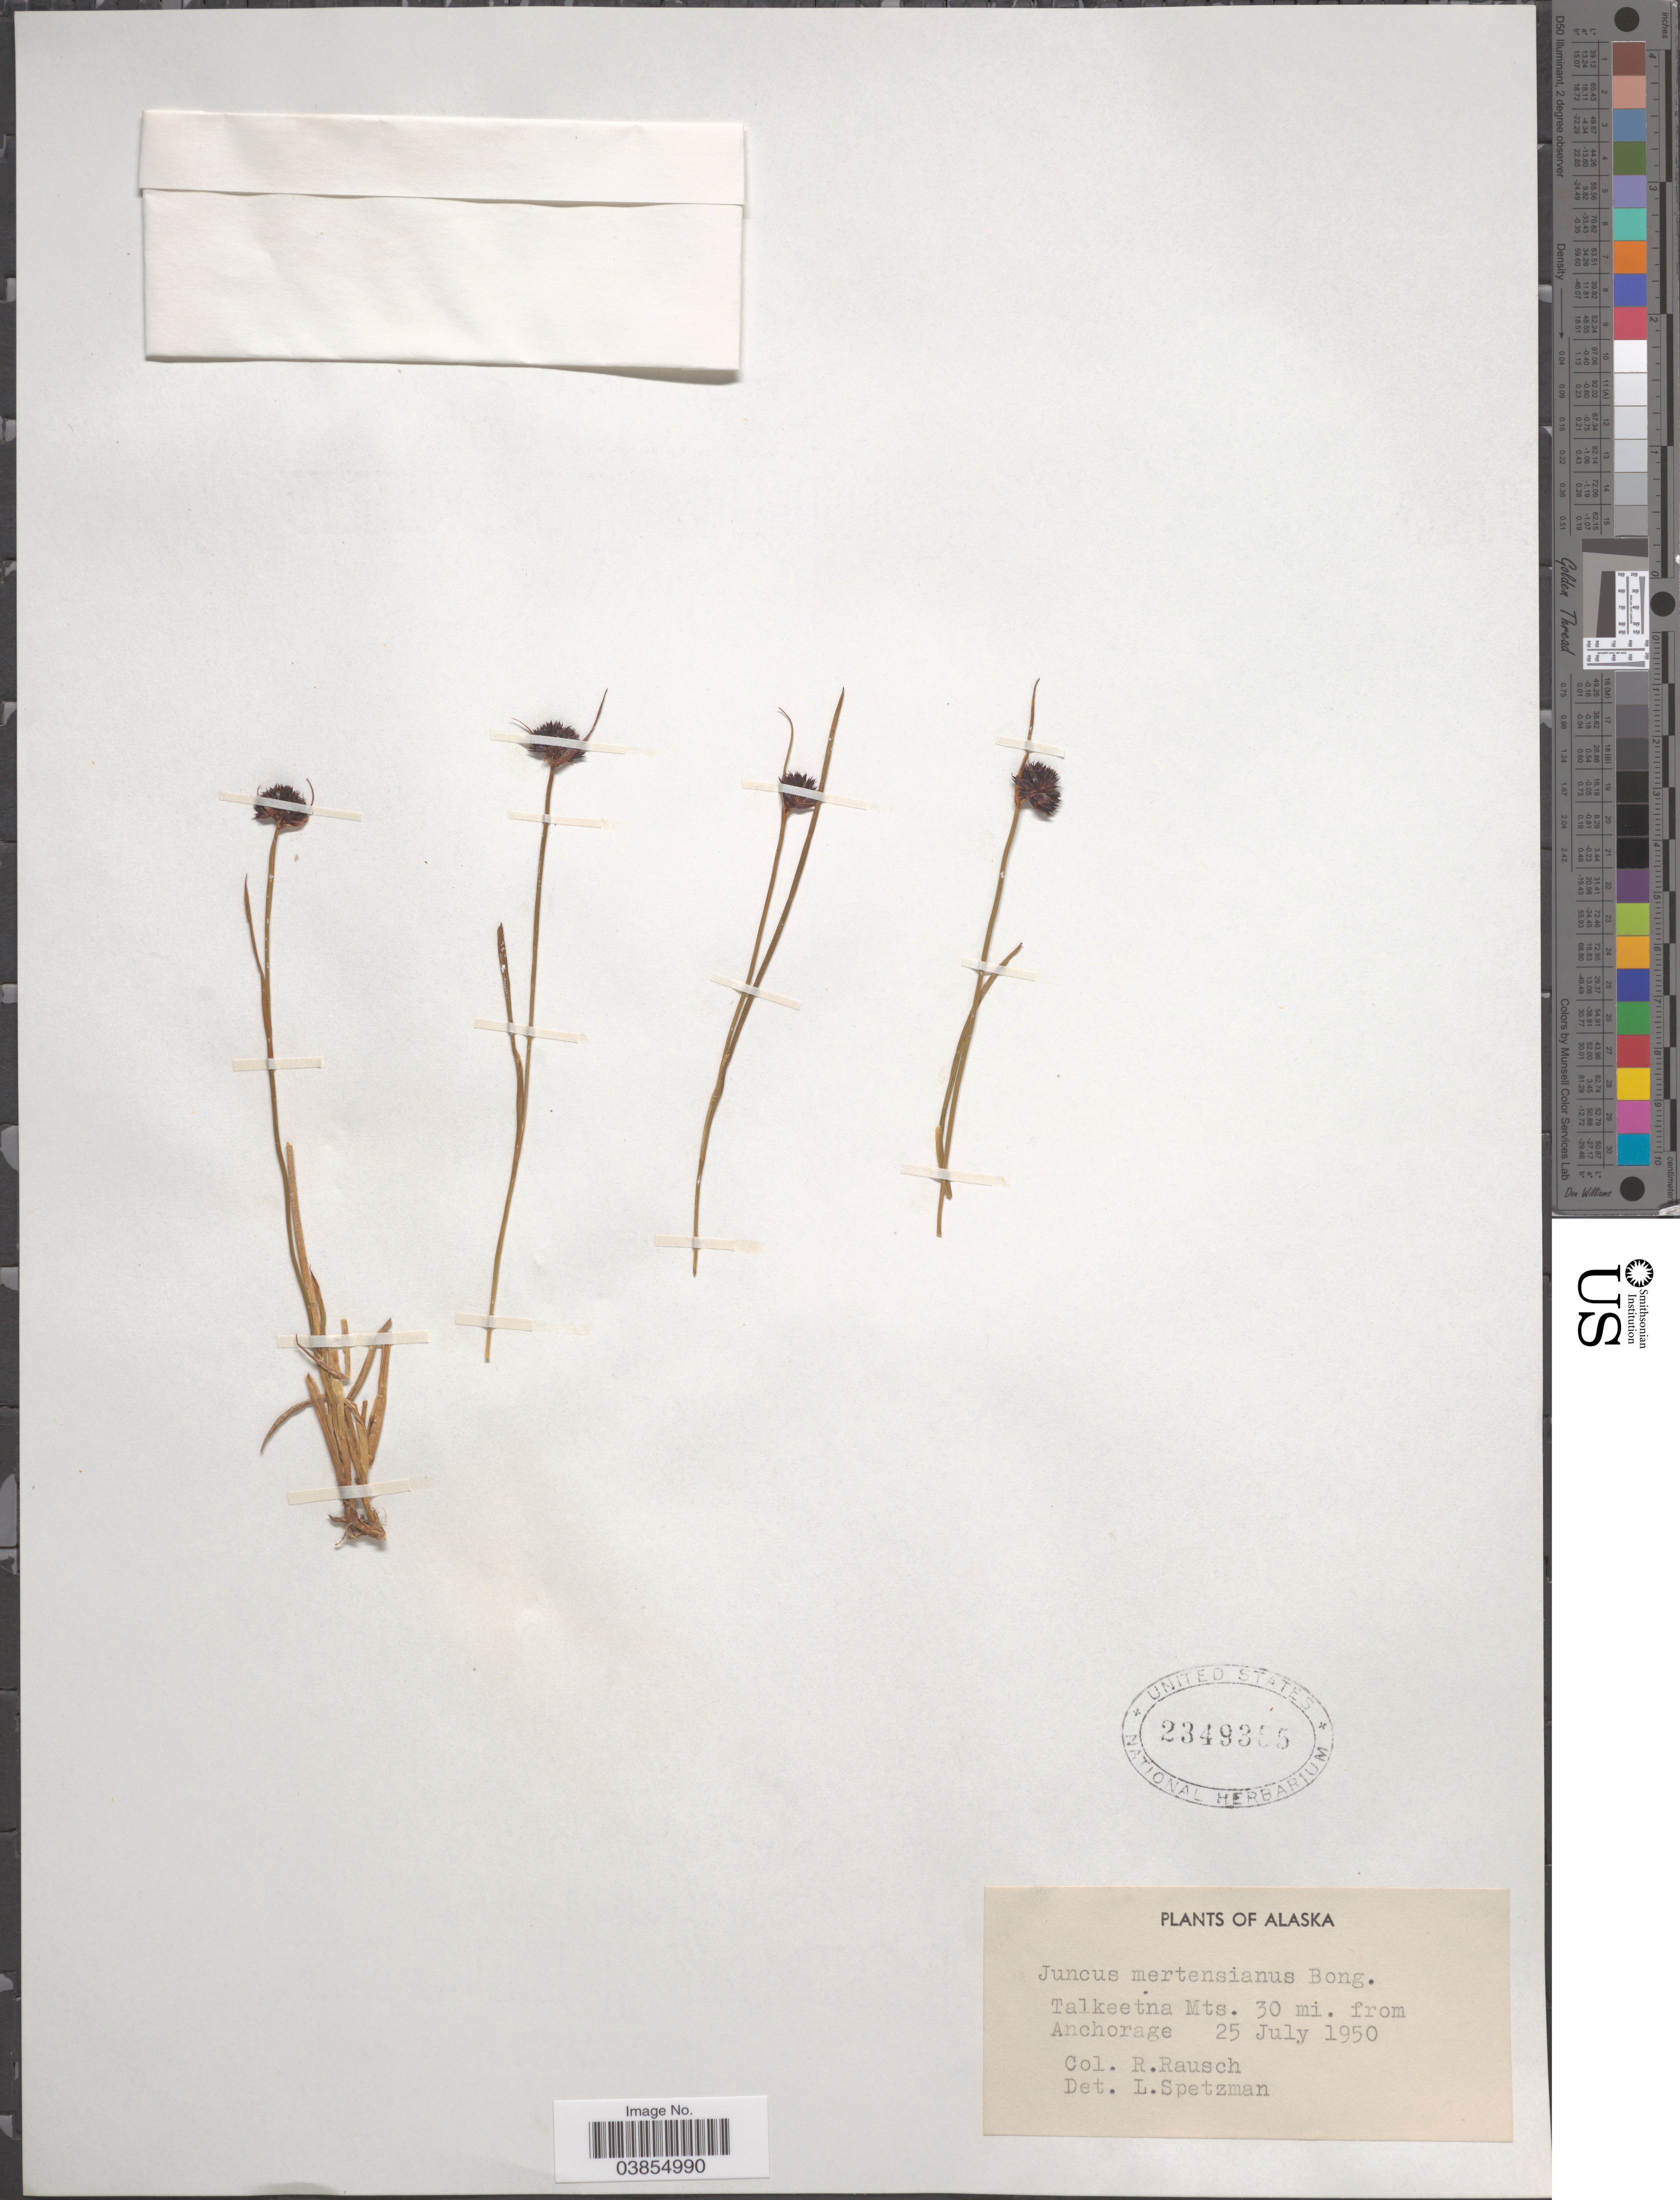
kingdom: Plantae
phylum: Tracheophyta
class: Liliopsida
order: Poales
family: Juncaceae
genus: Juncus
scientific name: Juncus mertensianus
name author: Bong.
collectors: R. Rausch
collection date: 1950-07-25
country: United States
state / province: Alaska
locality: Talkeetna Mts. 30 mi. from Anchorage.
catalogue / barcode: US 2349355